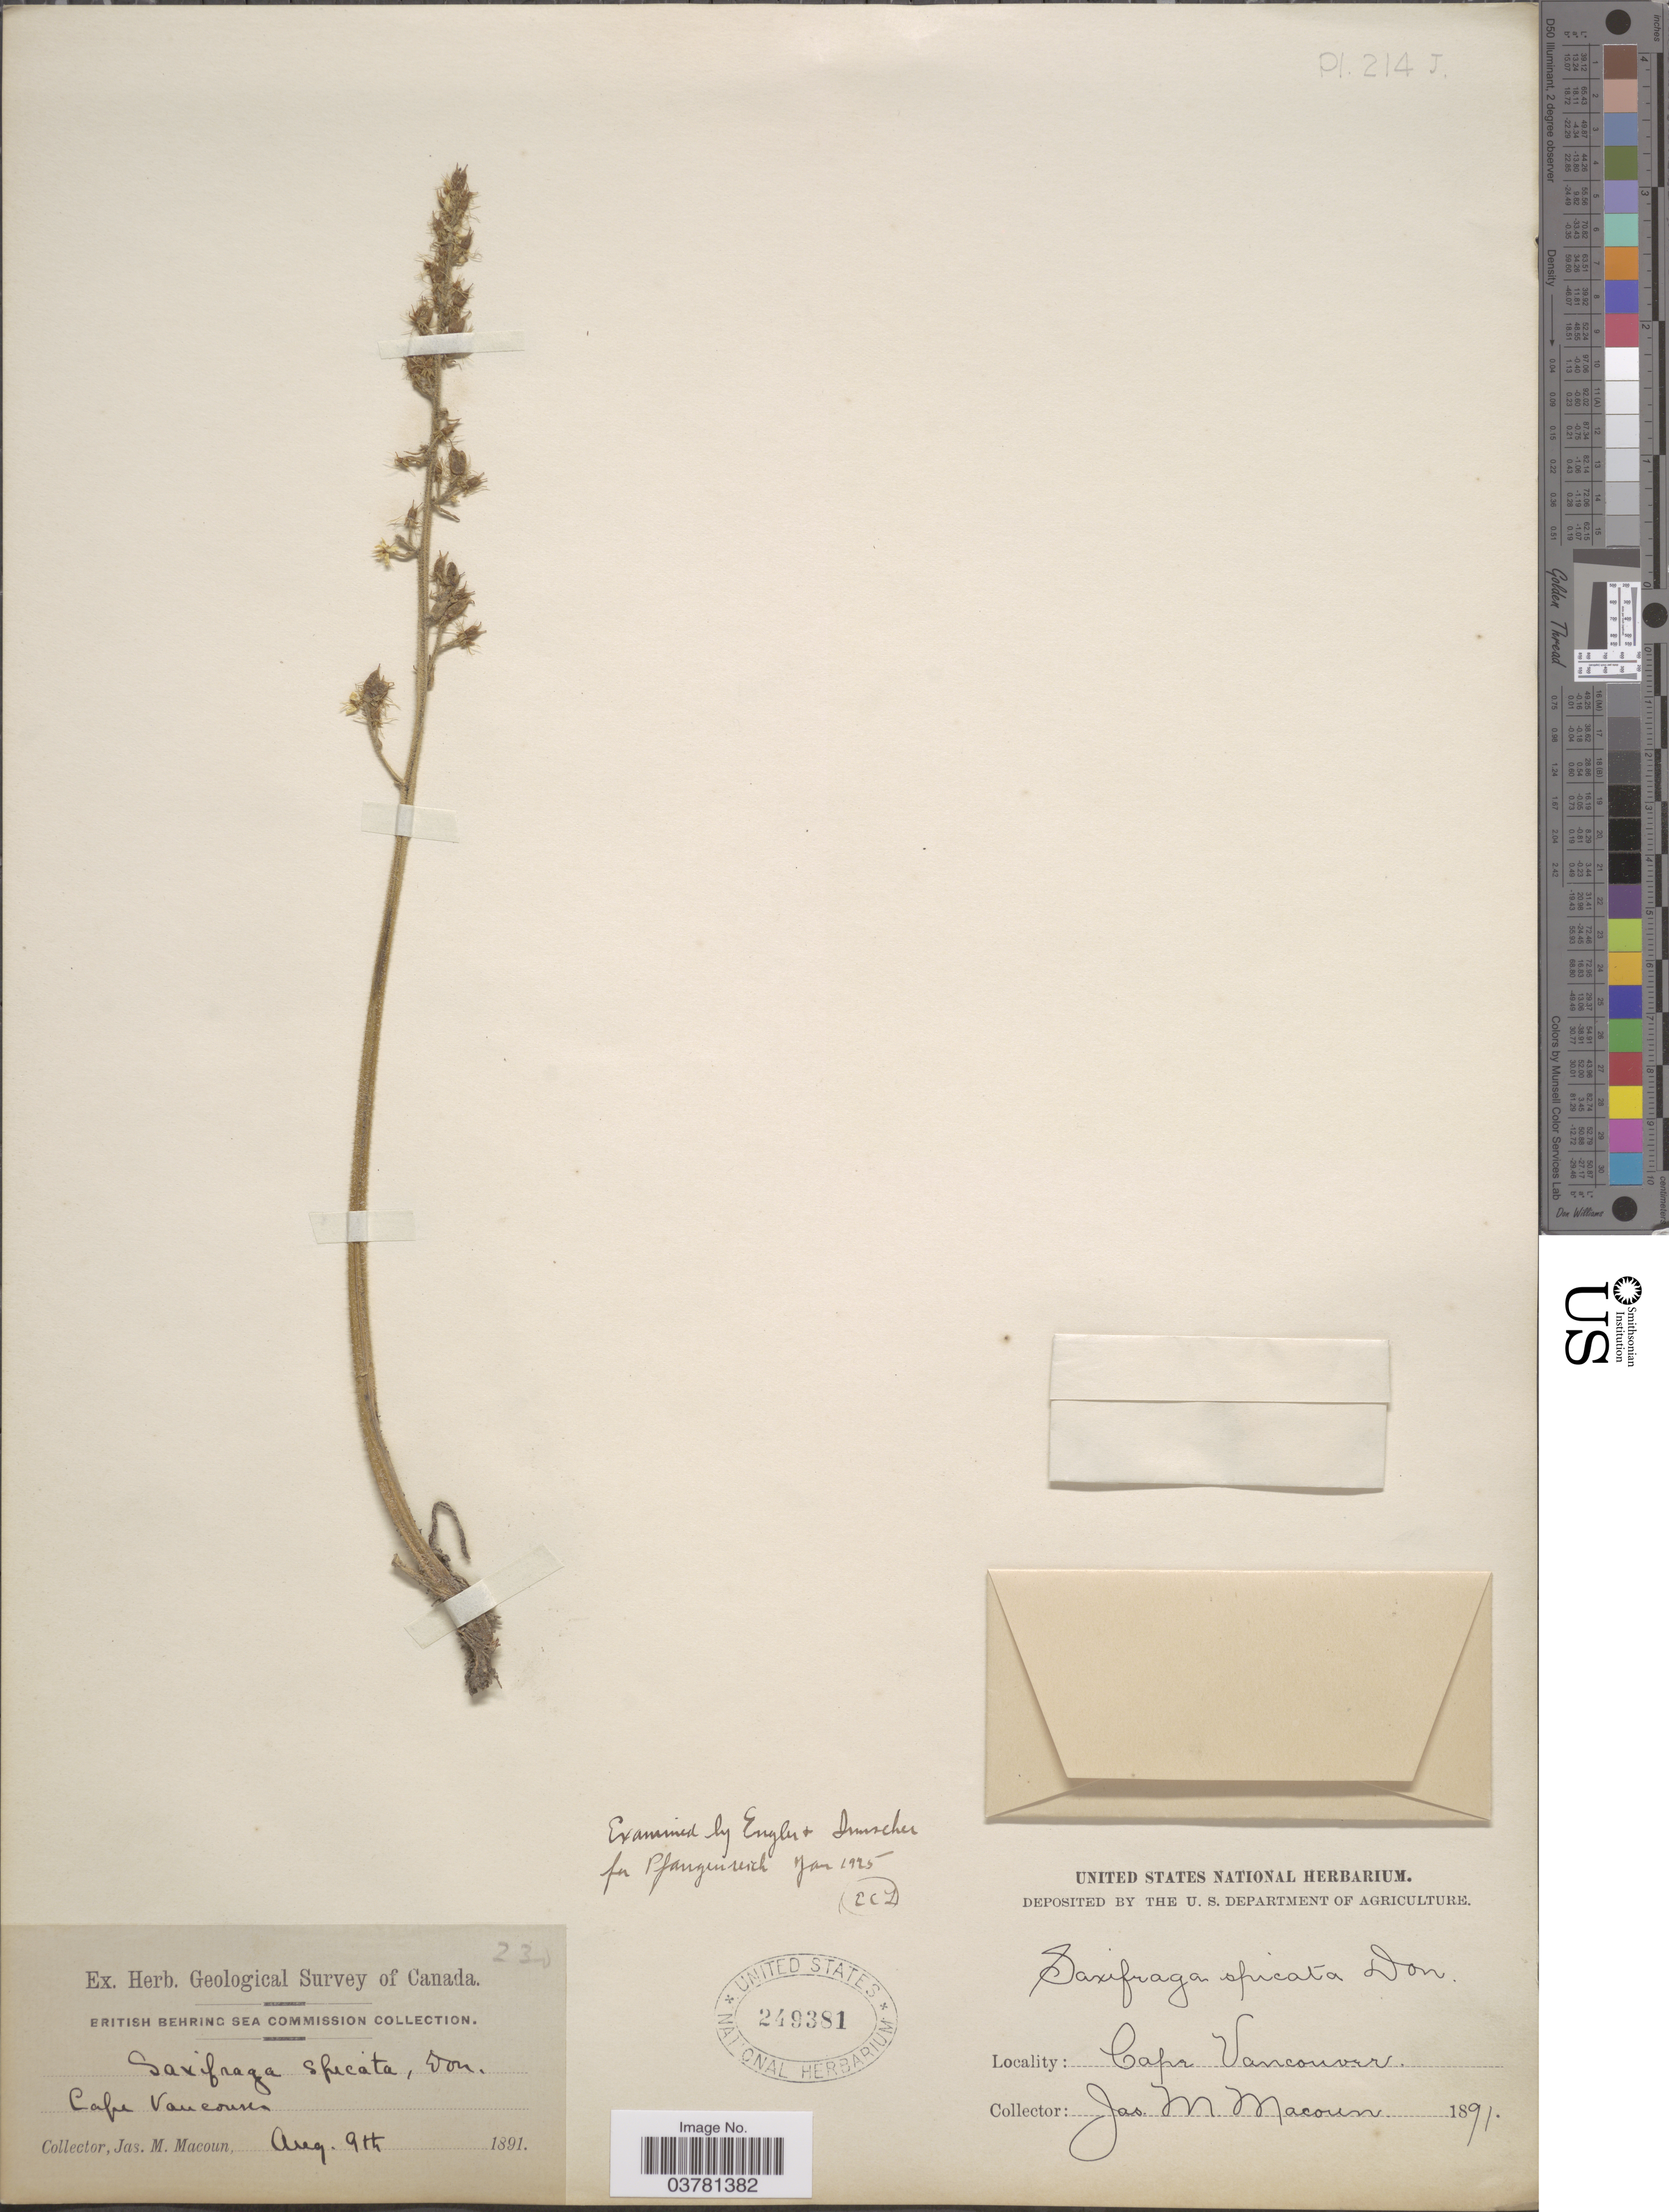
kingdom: Plantae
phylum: Tracheophyta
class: Magnoliopsida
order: Saxifragales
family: Saxifragaceae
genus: Micranthes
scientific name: Micranthes spicata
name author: (D. Don) Small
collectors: J. M. Macoun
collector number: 230?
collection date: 1891-08-09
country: Canada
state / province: British Columbia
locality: Geological Survey of Canada. British Behring Sea Commission. Cape Vancouver.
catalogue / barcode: US 249381